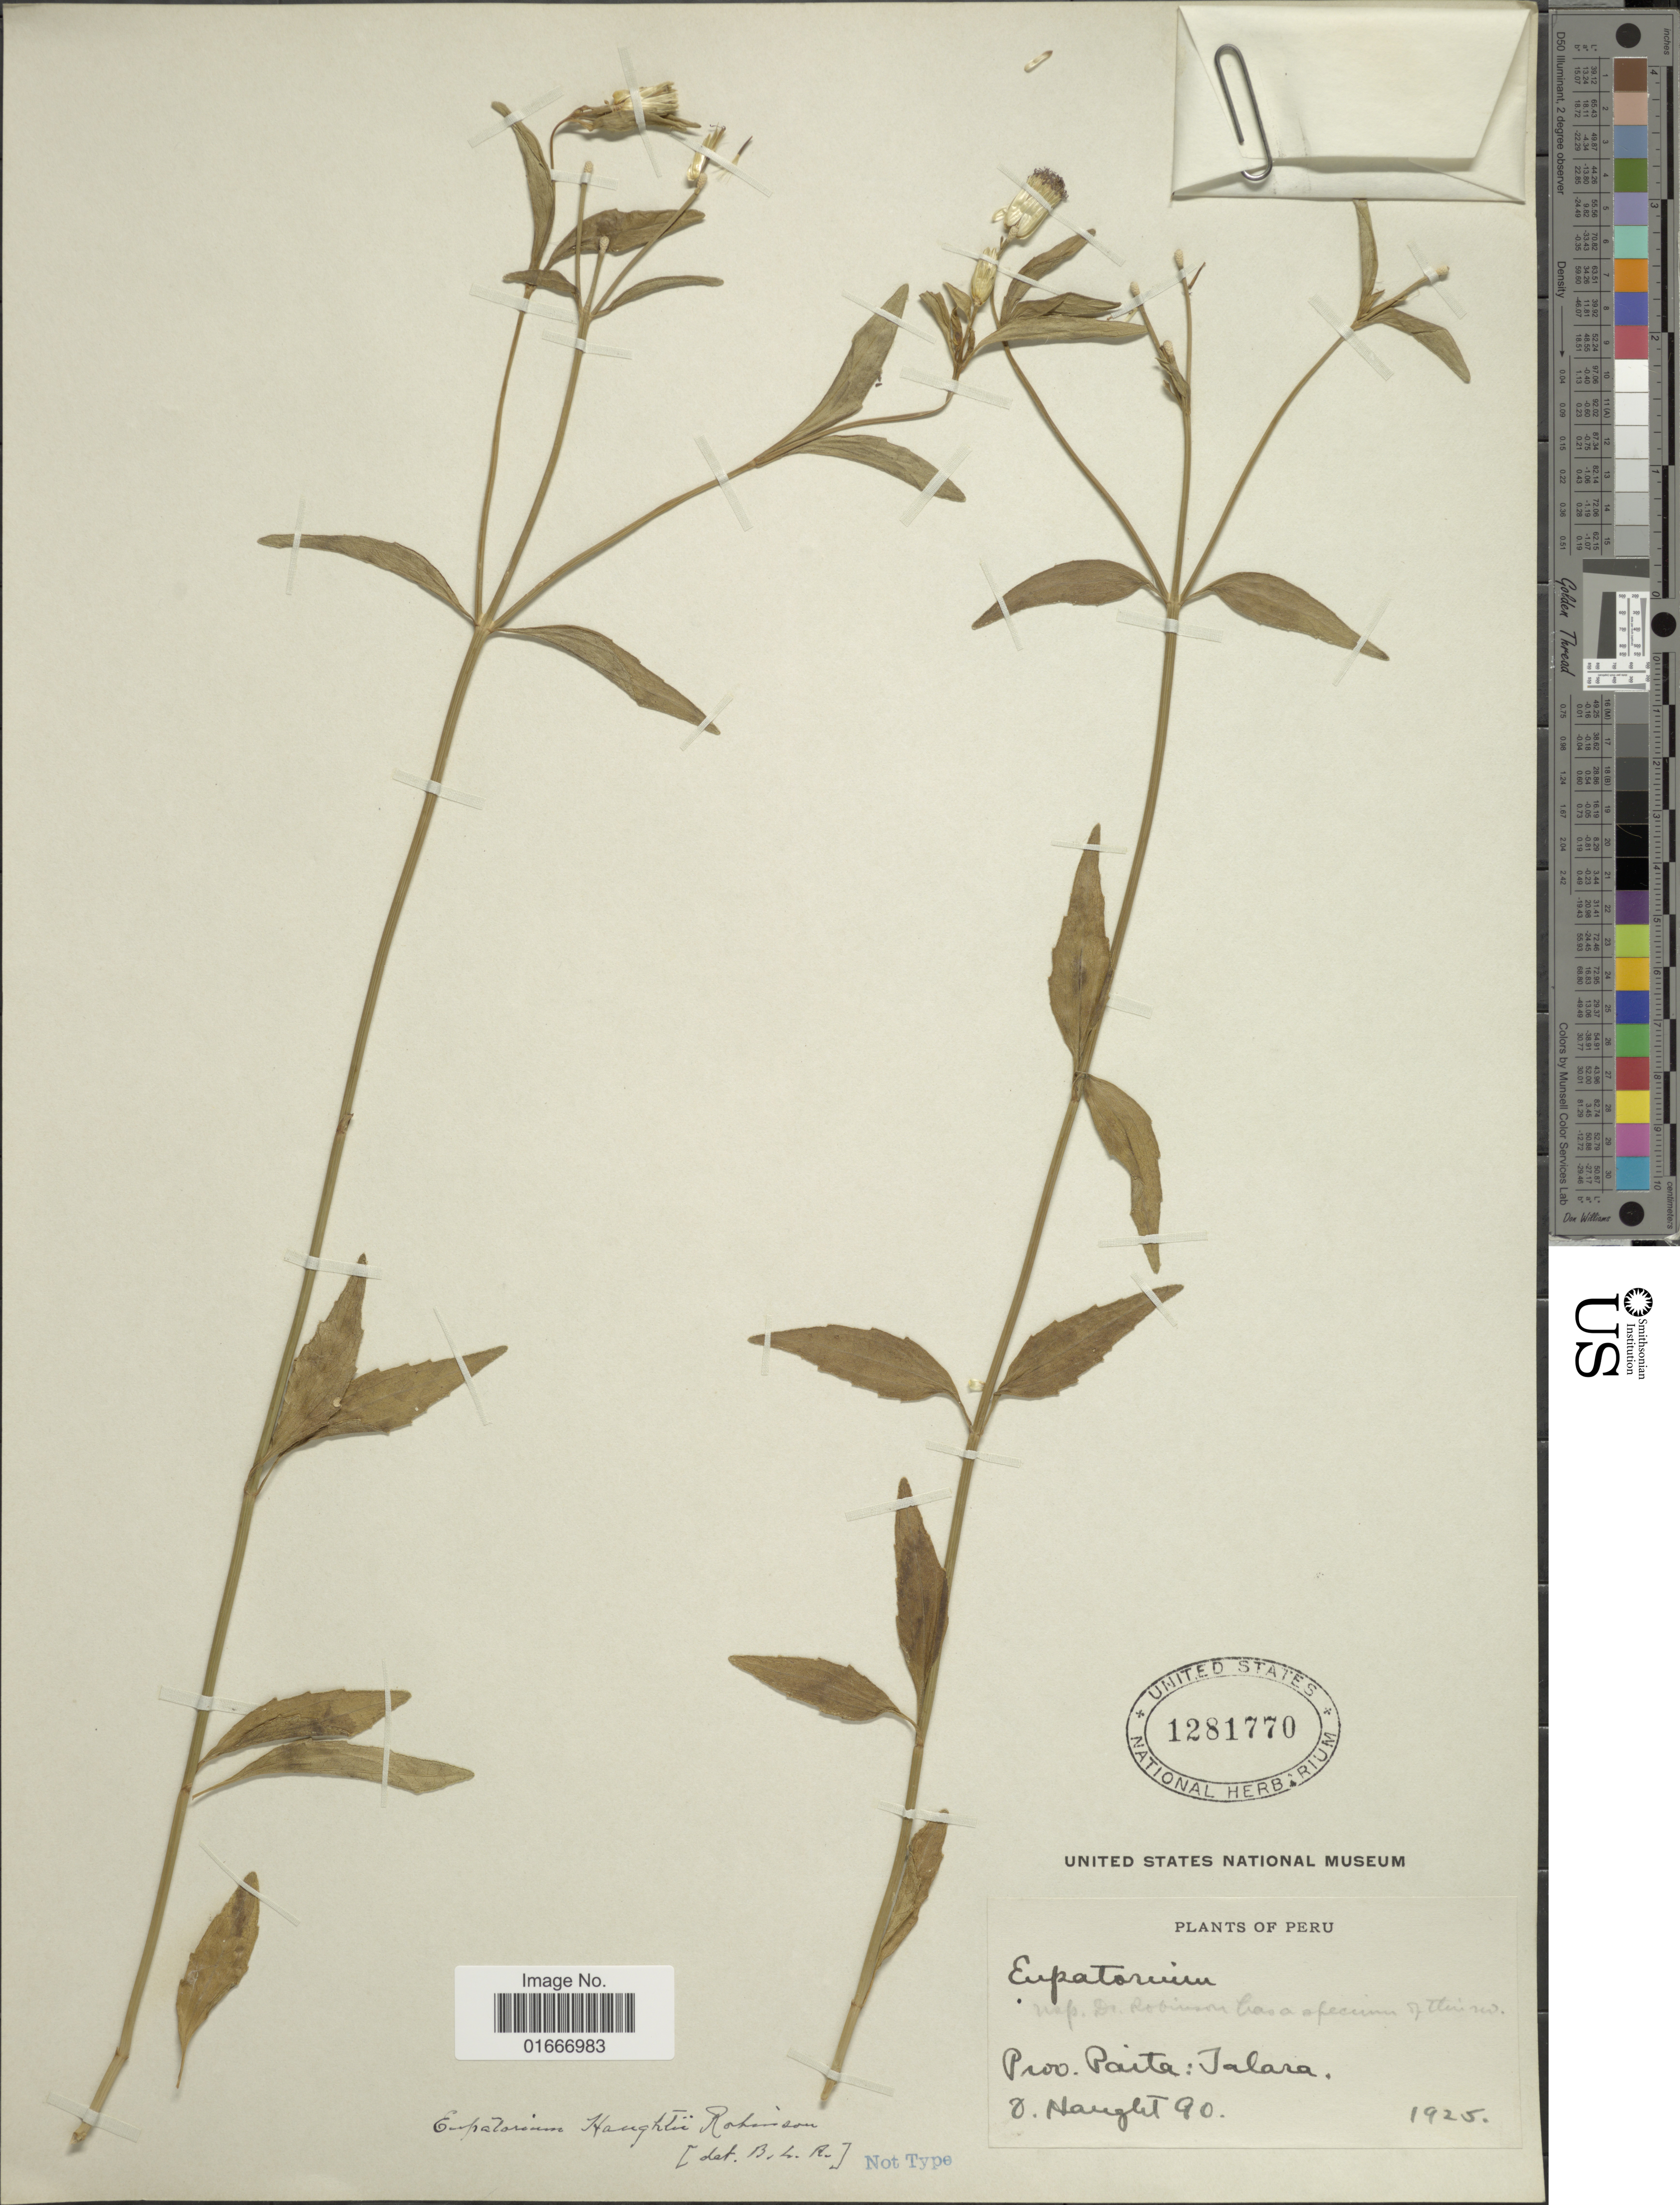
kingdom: Plantae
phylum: Tracheophyta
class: Magnoliopsida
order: Asterales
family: Asteraceae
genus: Chromolaena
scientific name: Chromolaena haughtii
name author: (B.L. Rob.) R.M. King & H. Rob.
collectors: O. Haught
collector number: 90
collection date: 1925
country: Peru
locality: Peru. Prov. Pait: Jalara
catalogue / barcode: US 1281770